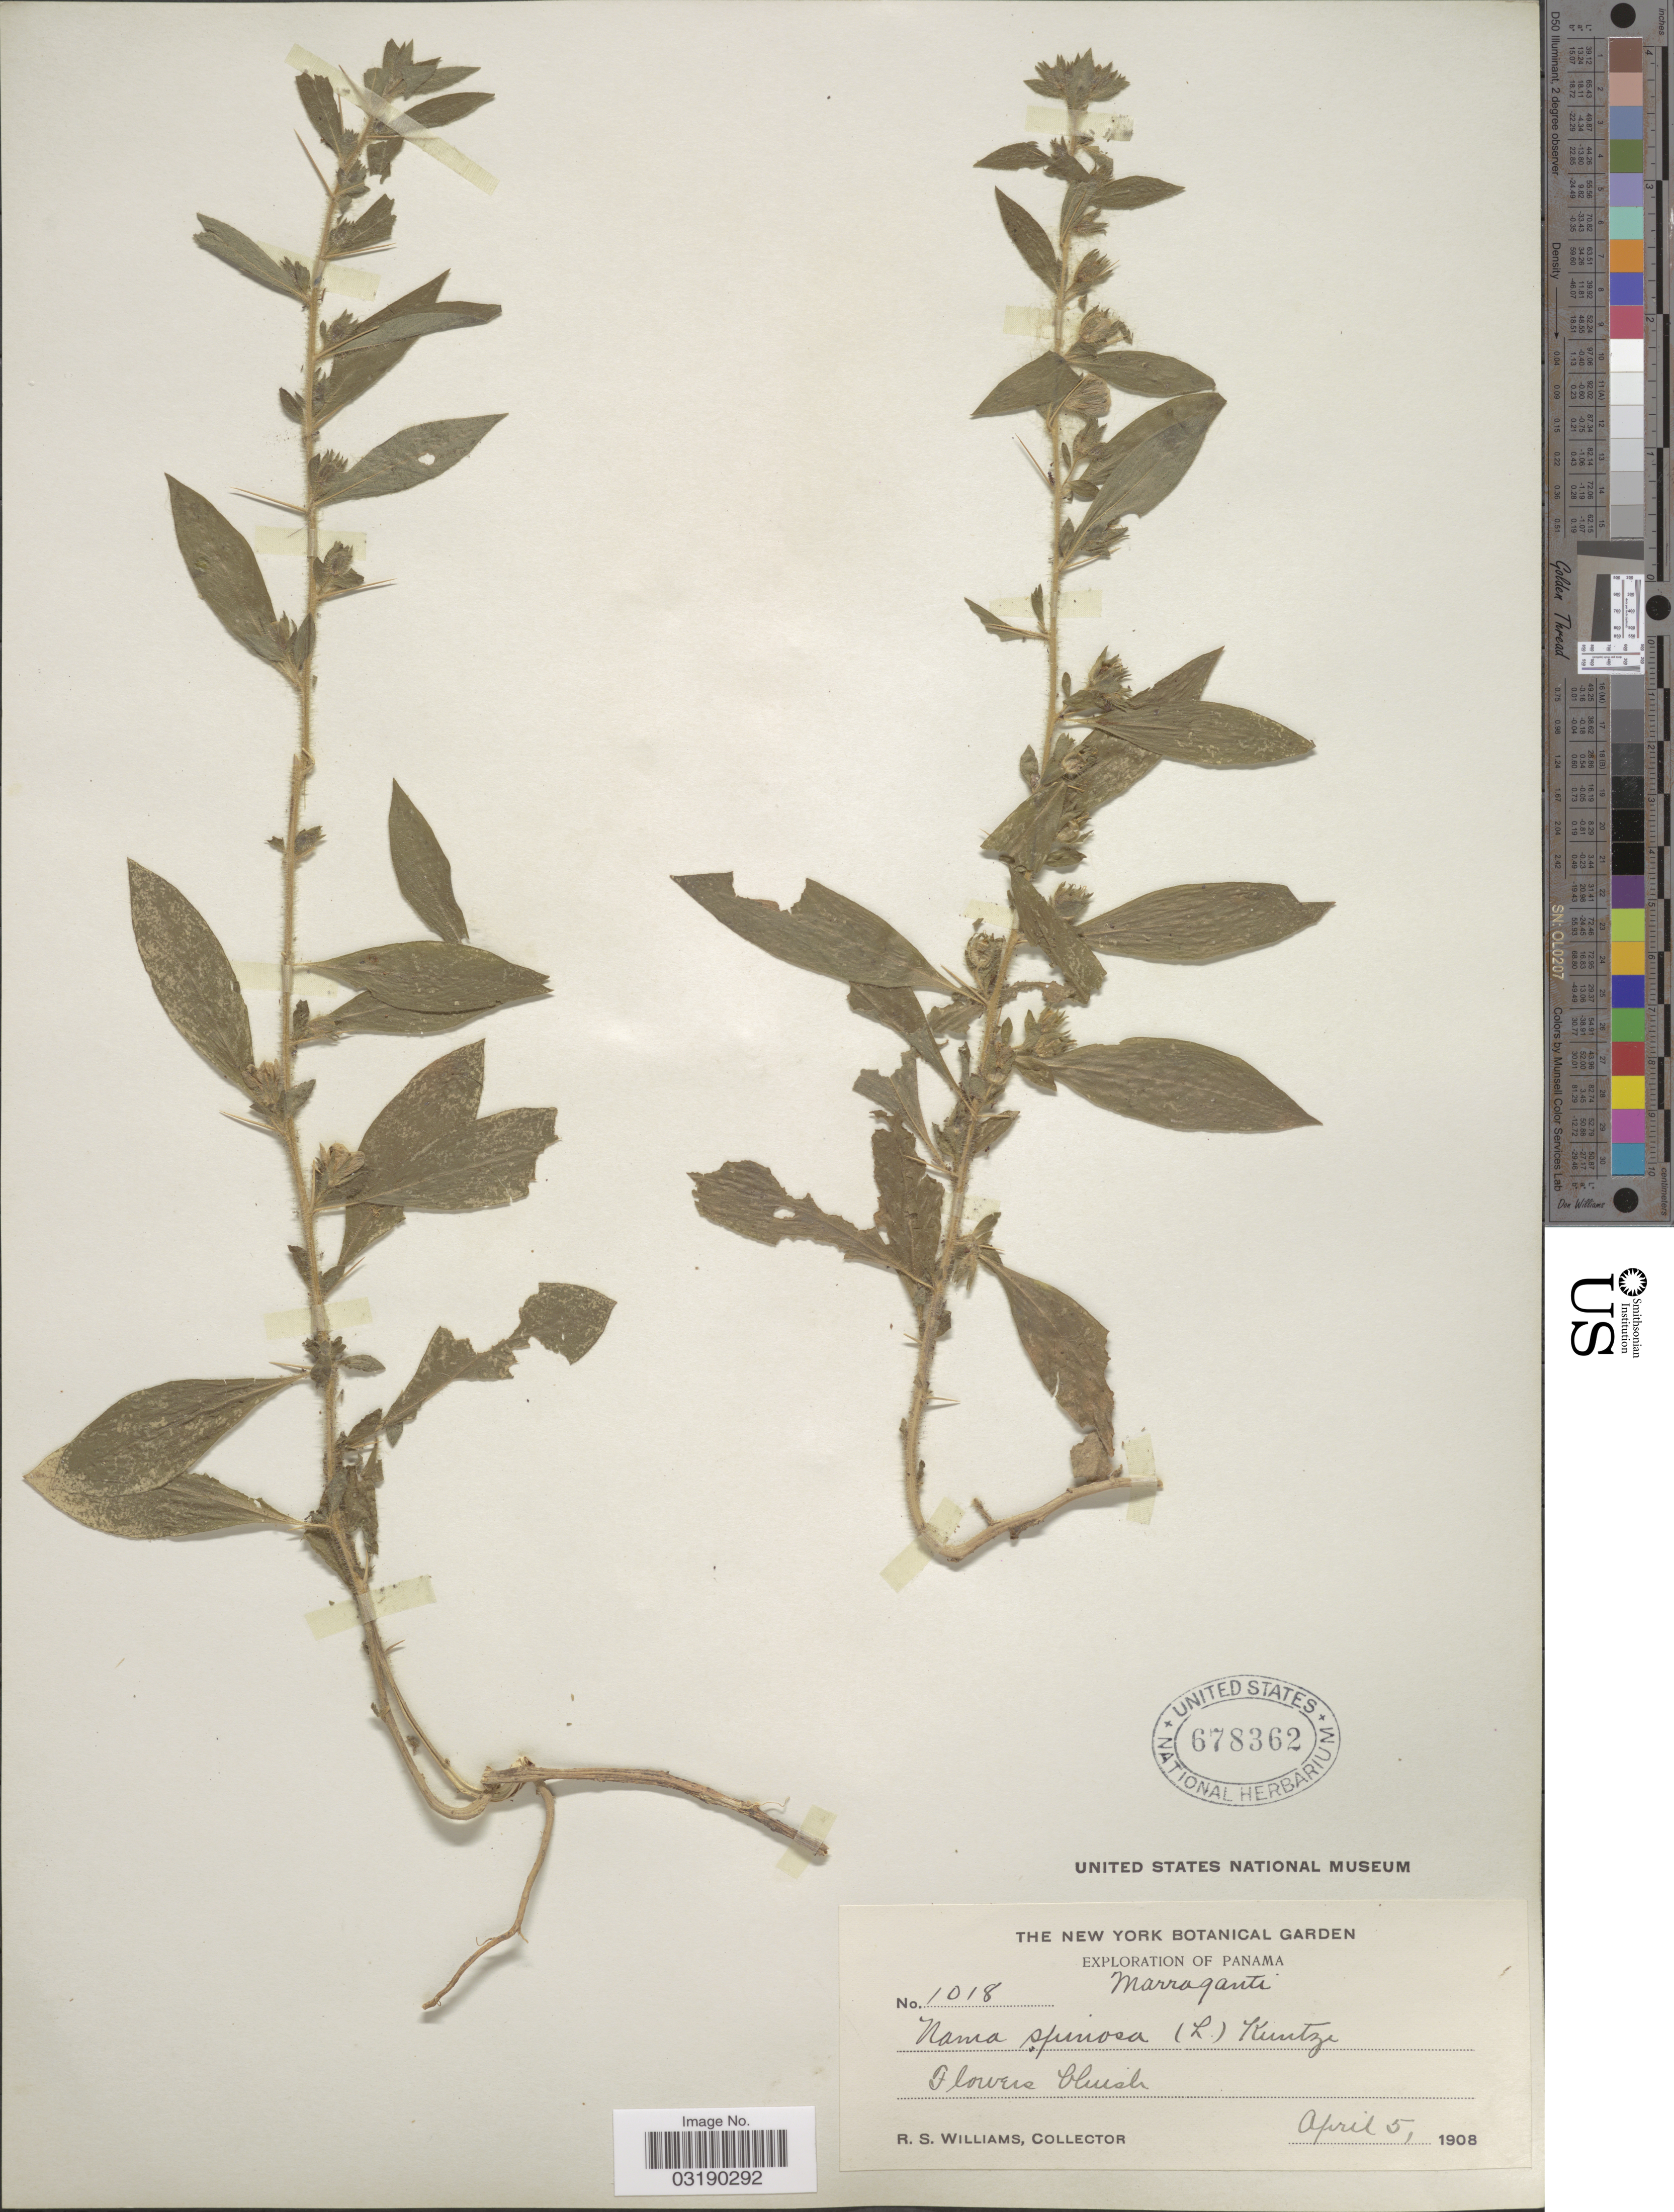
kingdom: Plantae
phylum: Tracheophyta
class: Magnoliopsida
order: Solanales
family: Hydroleaceae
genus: Hydrolea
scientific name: Hydrolea spinosa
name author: L.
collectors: R. S. Williams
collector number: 1018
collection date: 1908-04-05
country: Panama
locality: Marraqanti.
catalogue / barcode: US 678362